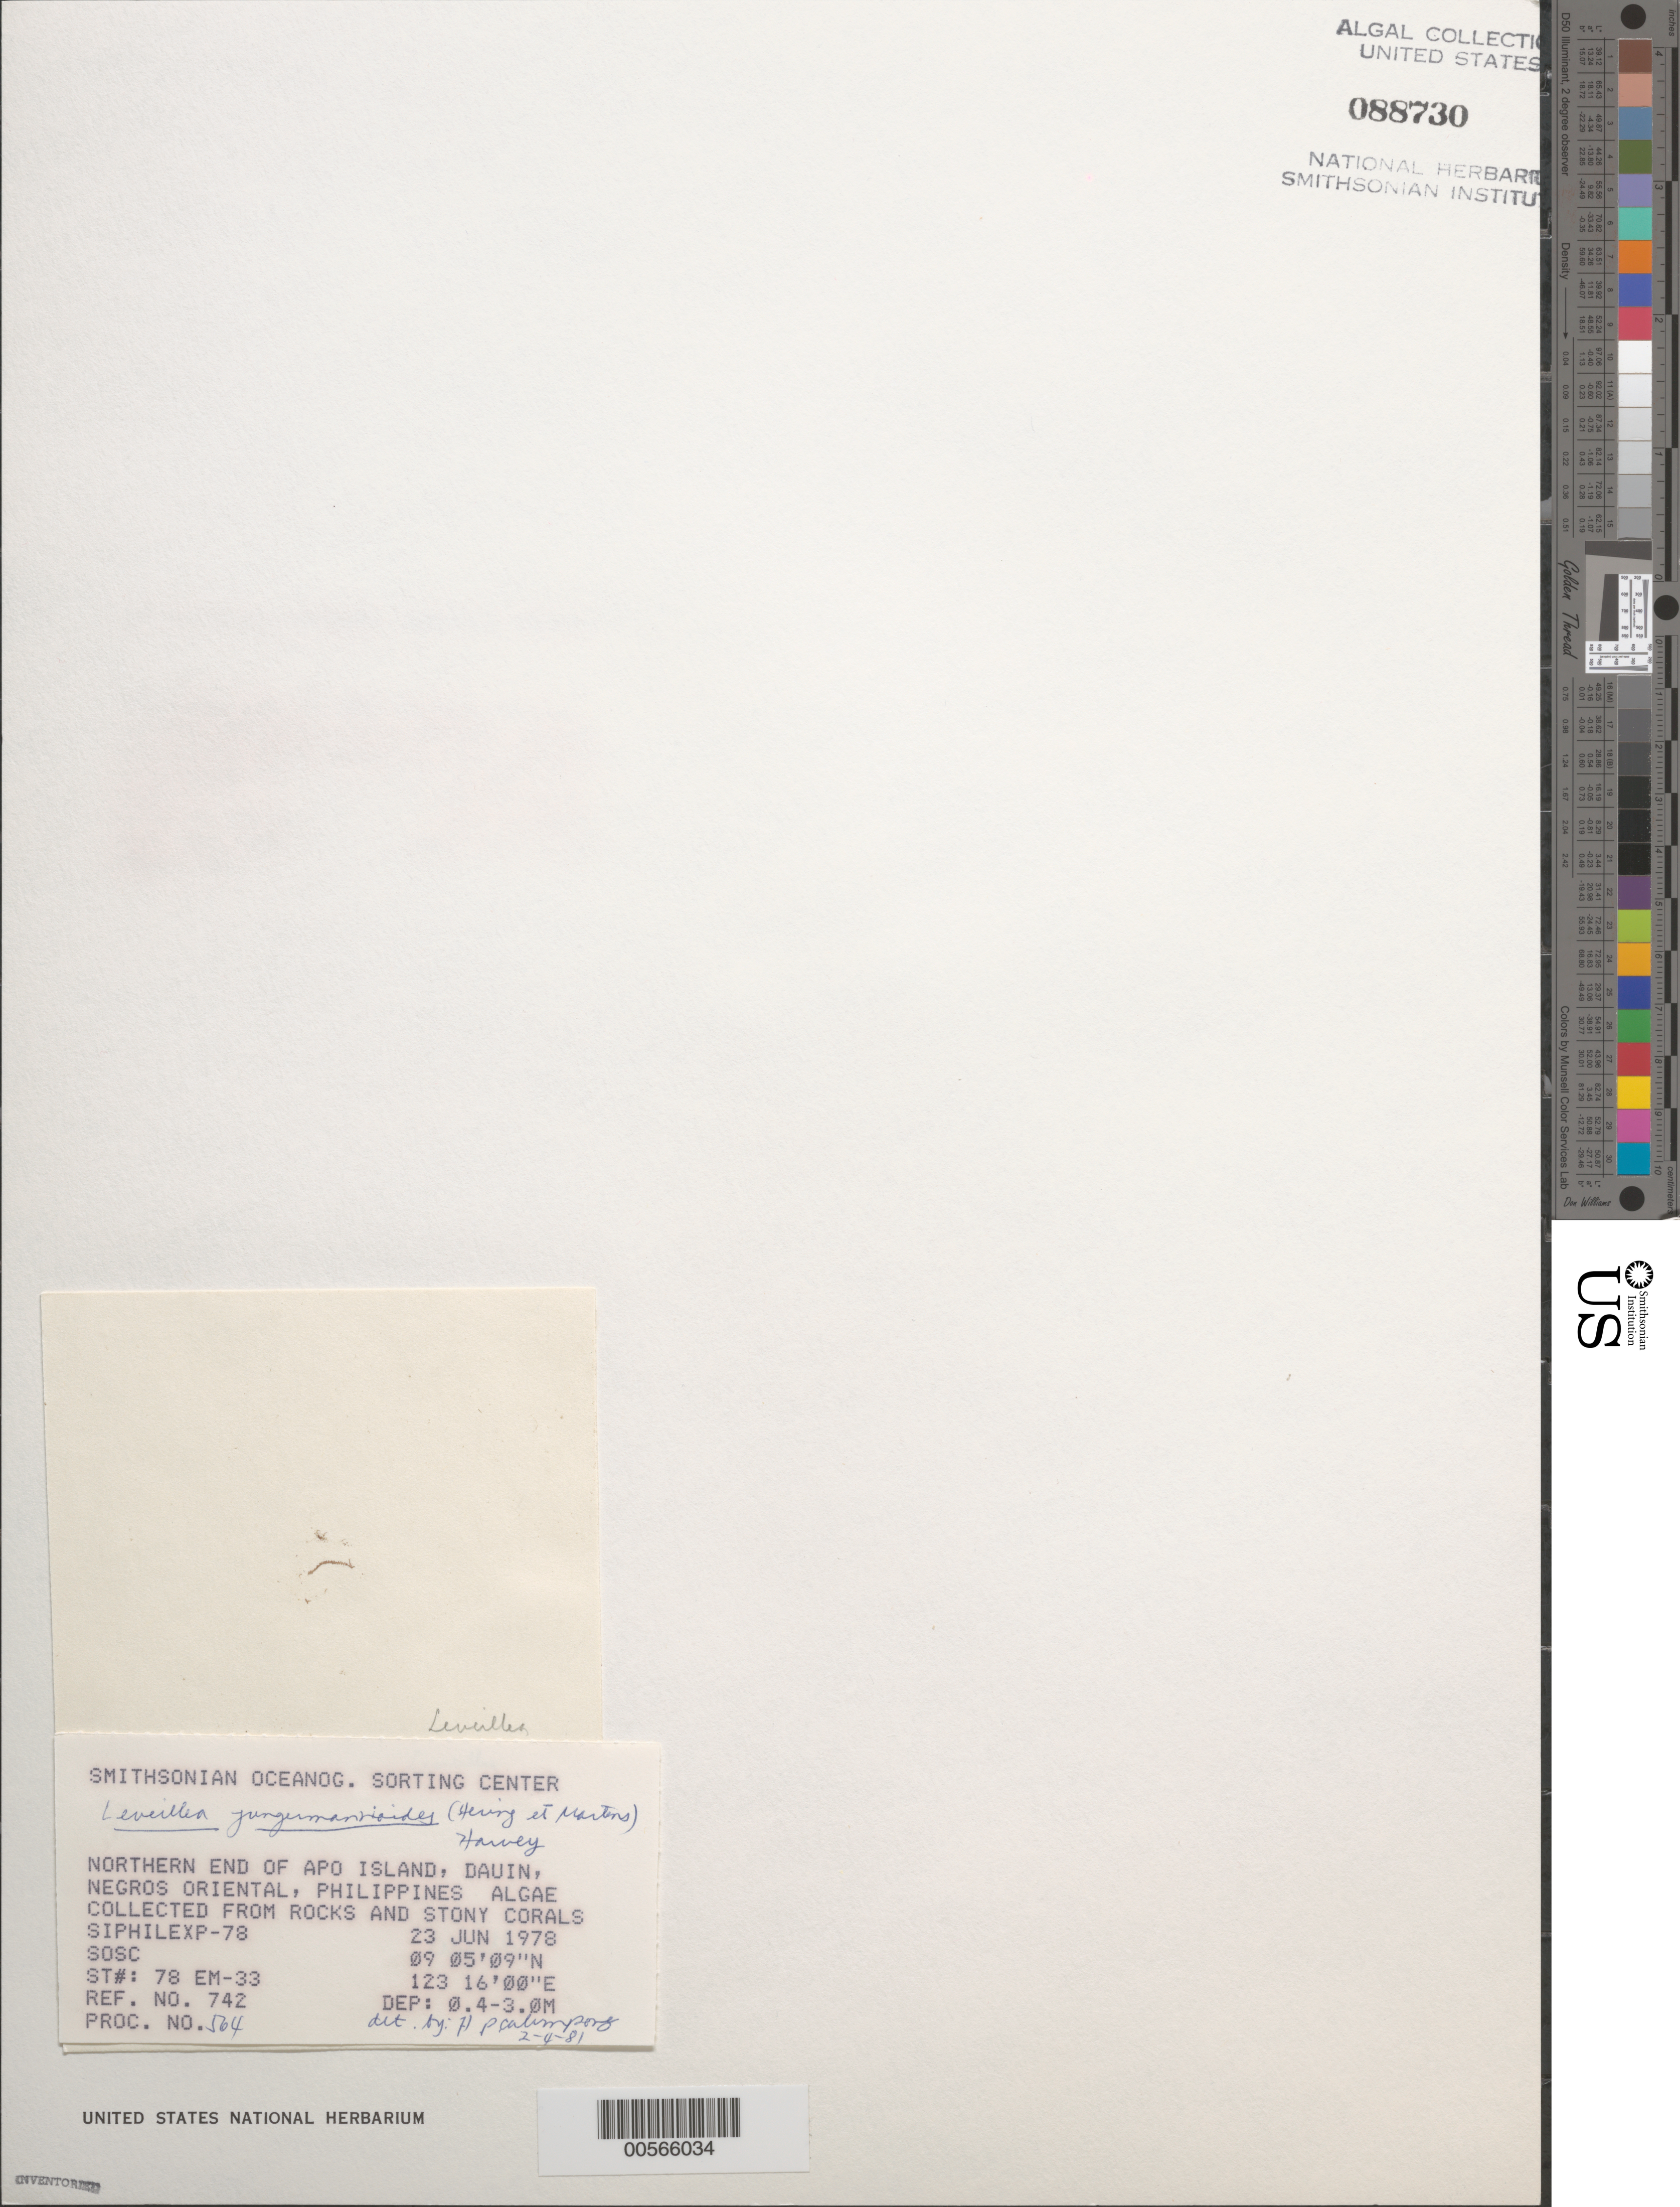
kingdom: Plantae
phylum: Rhodophyta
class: Florideophyceae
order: Ceramiales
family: Rhodomelaceae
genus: Leveillea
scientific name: Leveillea jungermannioides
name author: (Hering & G. Martens in G. Martens & Hering) Harv.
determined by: Calumpong, H. P.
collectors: SOSC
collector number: Station 78 Em-33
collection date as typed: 23 Jun 1978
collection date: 1978-06-23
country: Philippines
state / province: Central Visayas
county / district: Negros Oriental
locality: Apo island, dauin, negros oriental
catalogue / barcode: US 88730